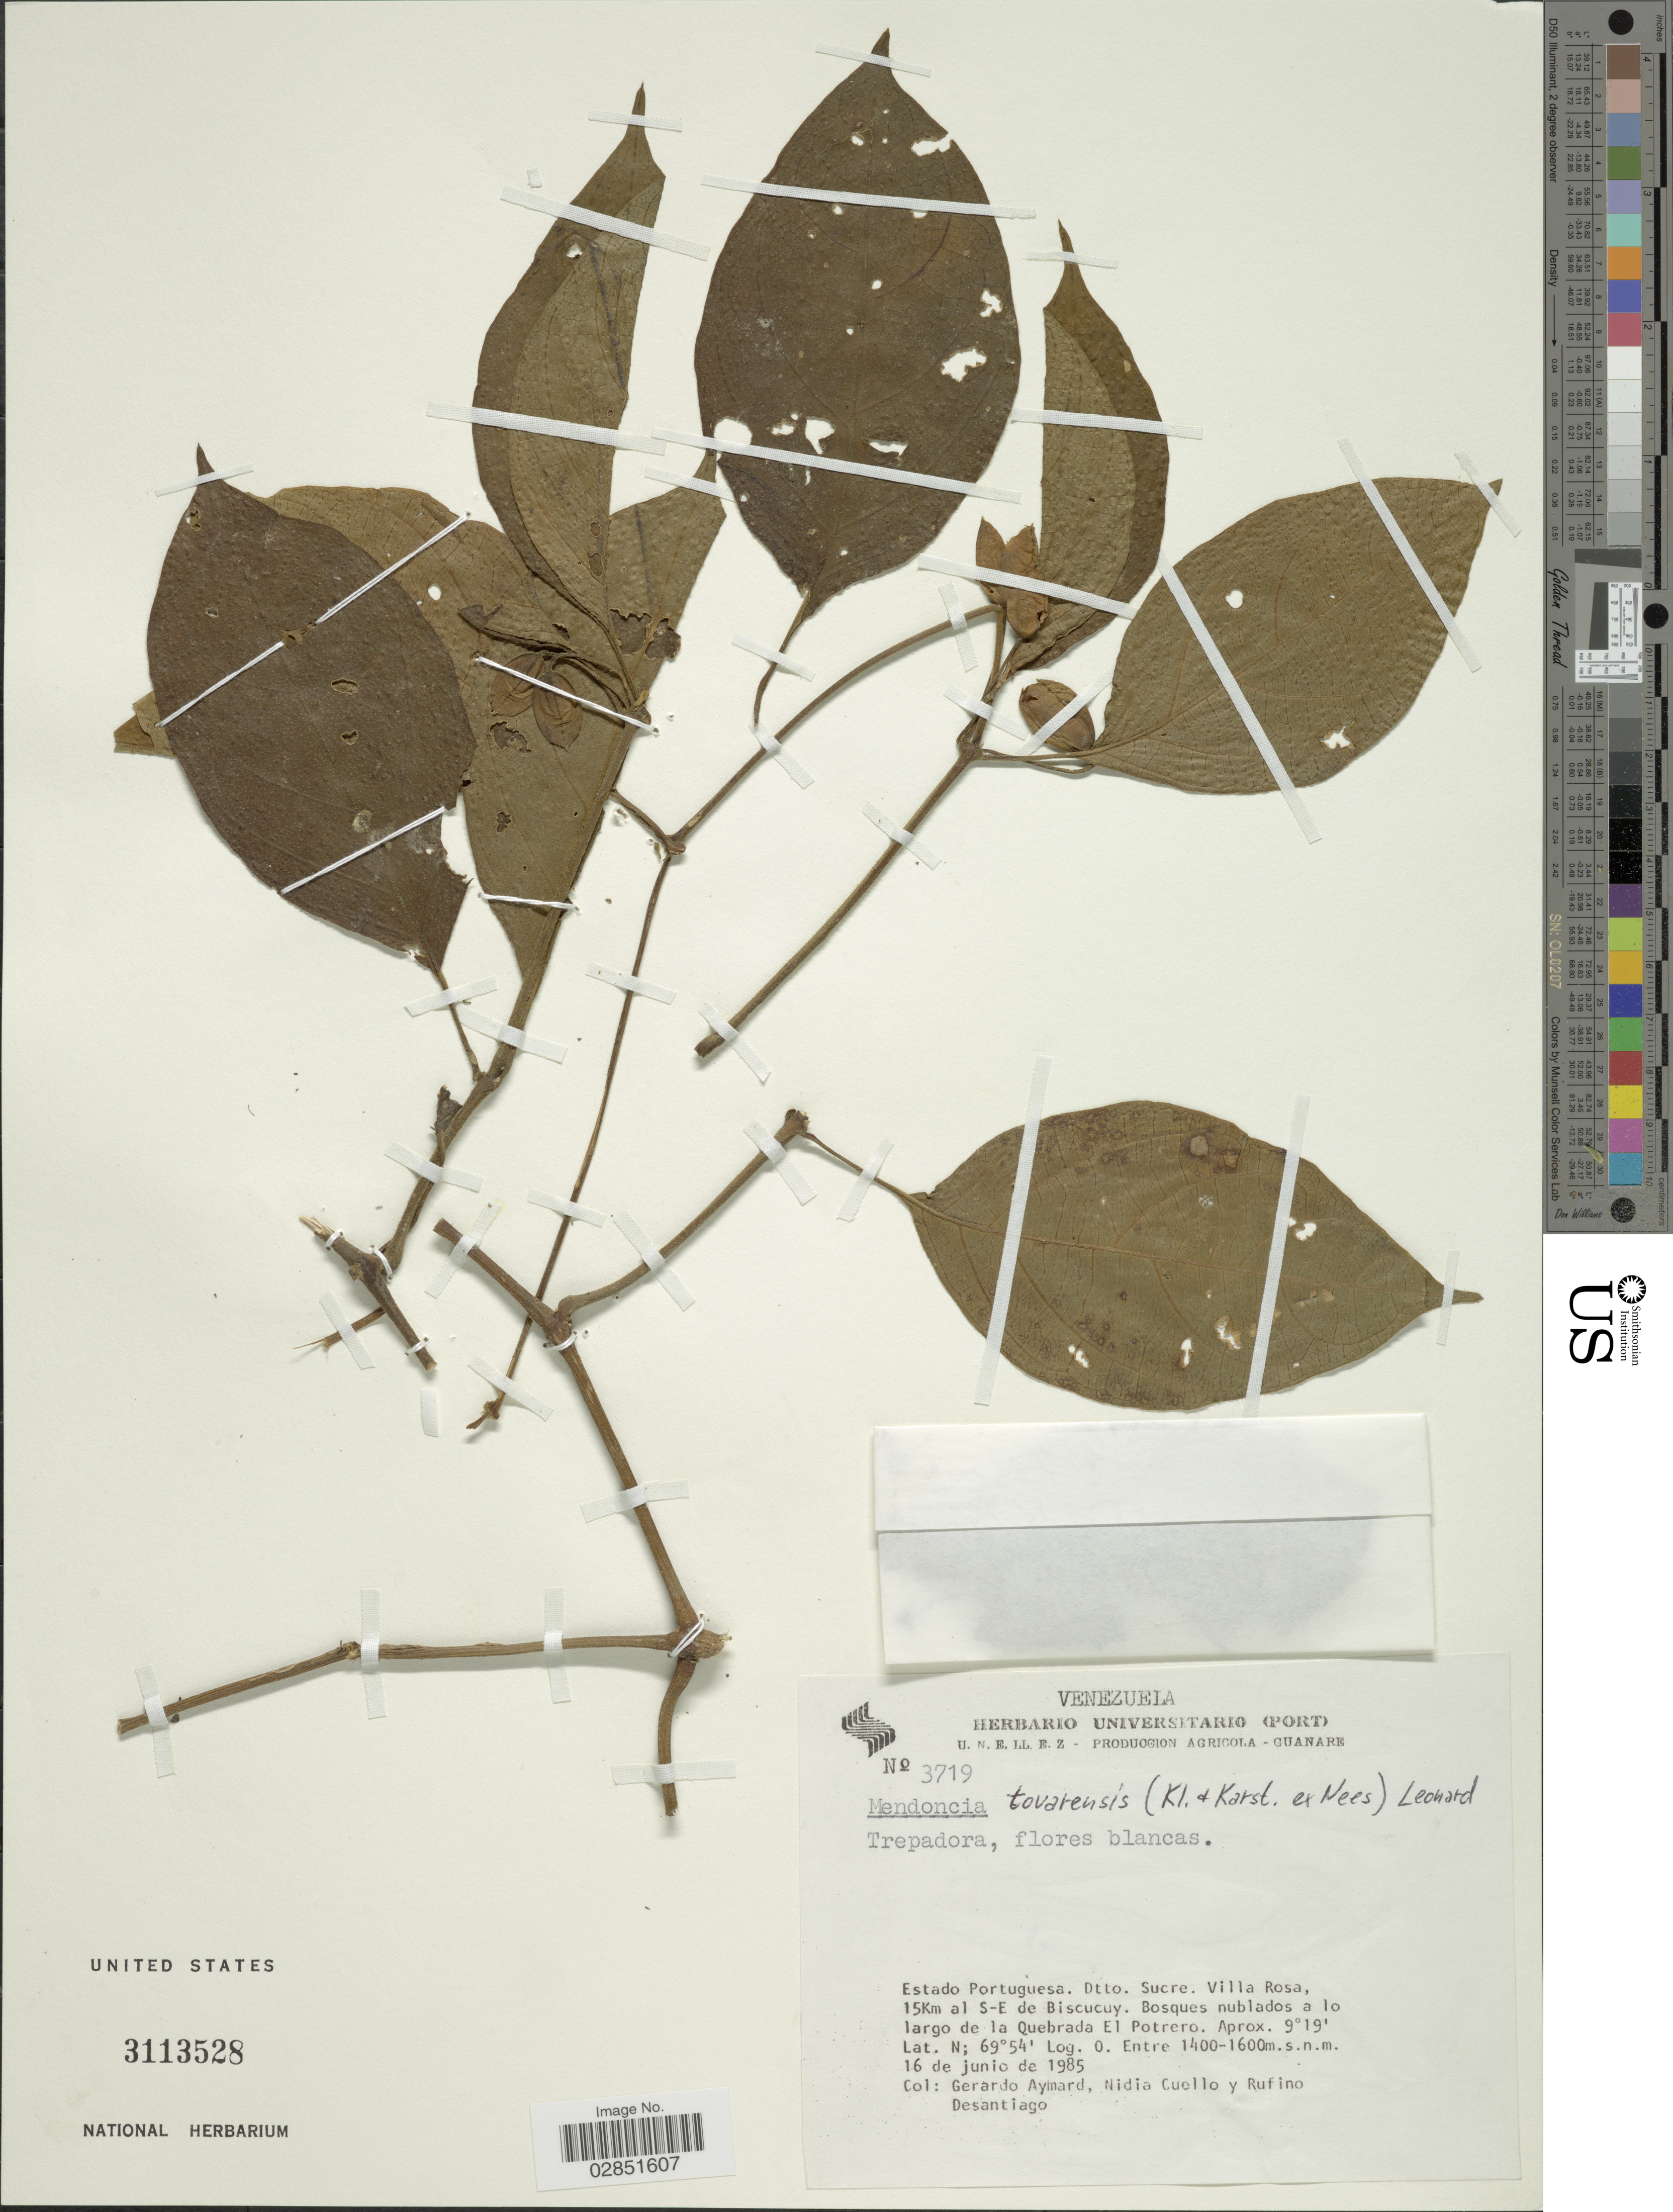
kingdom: Plantae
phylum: Tracheophyta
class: Magnoliopsida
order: Lamiales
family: Acanthaceae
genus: Mendoncia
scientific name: Mendoncia tovarensis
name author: (Klotzsch & H. Karst. ex Nees) Leonard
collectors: G. A. Aymard, N. L. Cuello & R. Desantiago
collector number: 3719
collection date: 1985-06-16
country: Venezuela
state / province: Portuguesa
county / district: Sucre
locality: Caserío Villa Rosa. 15 Km SE Biscucuy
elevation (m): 1400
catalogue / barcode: US 3113528